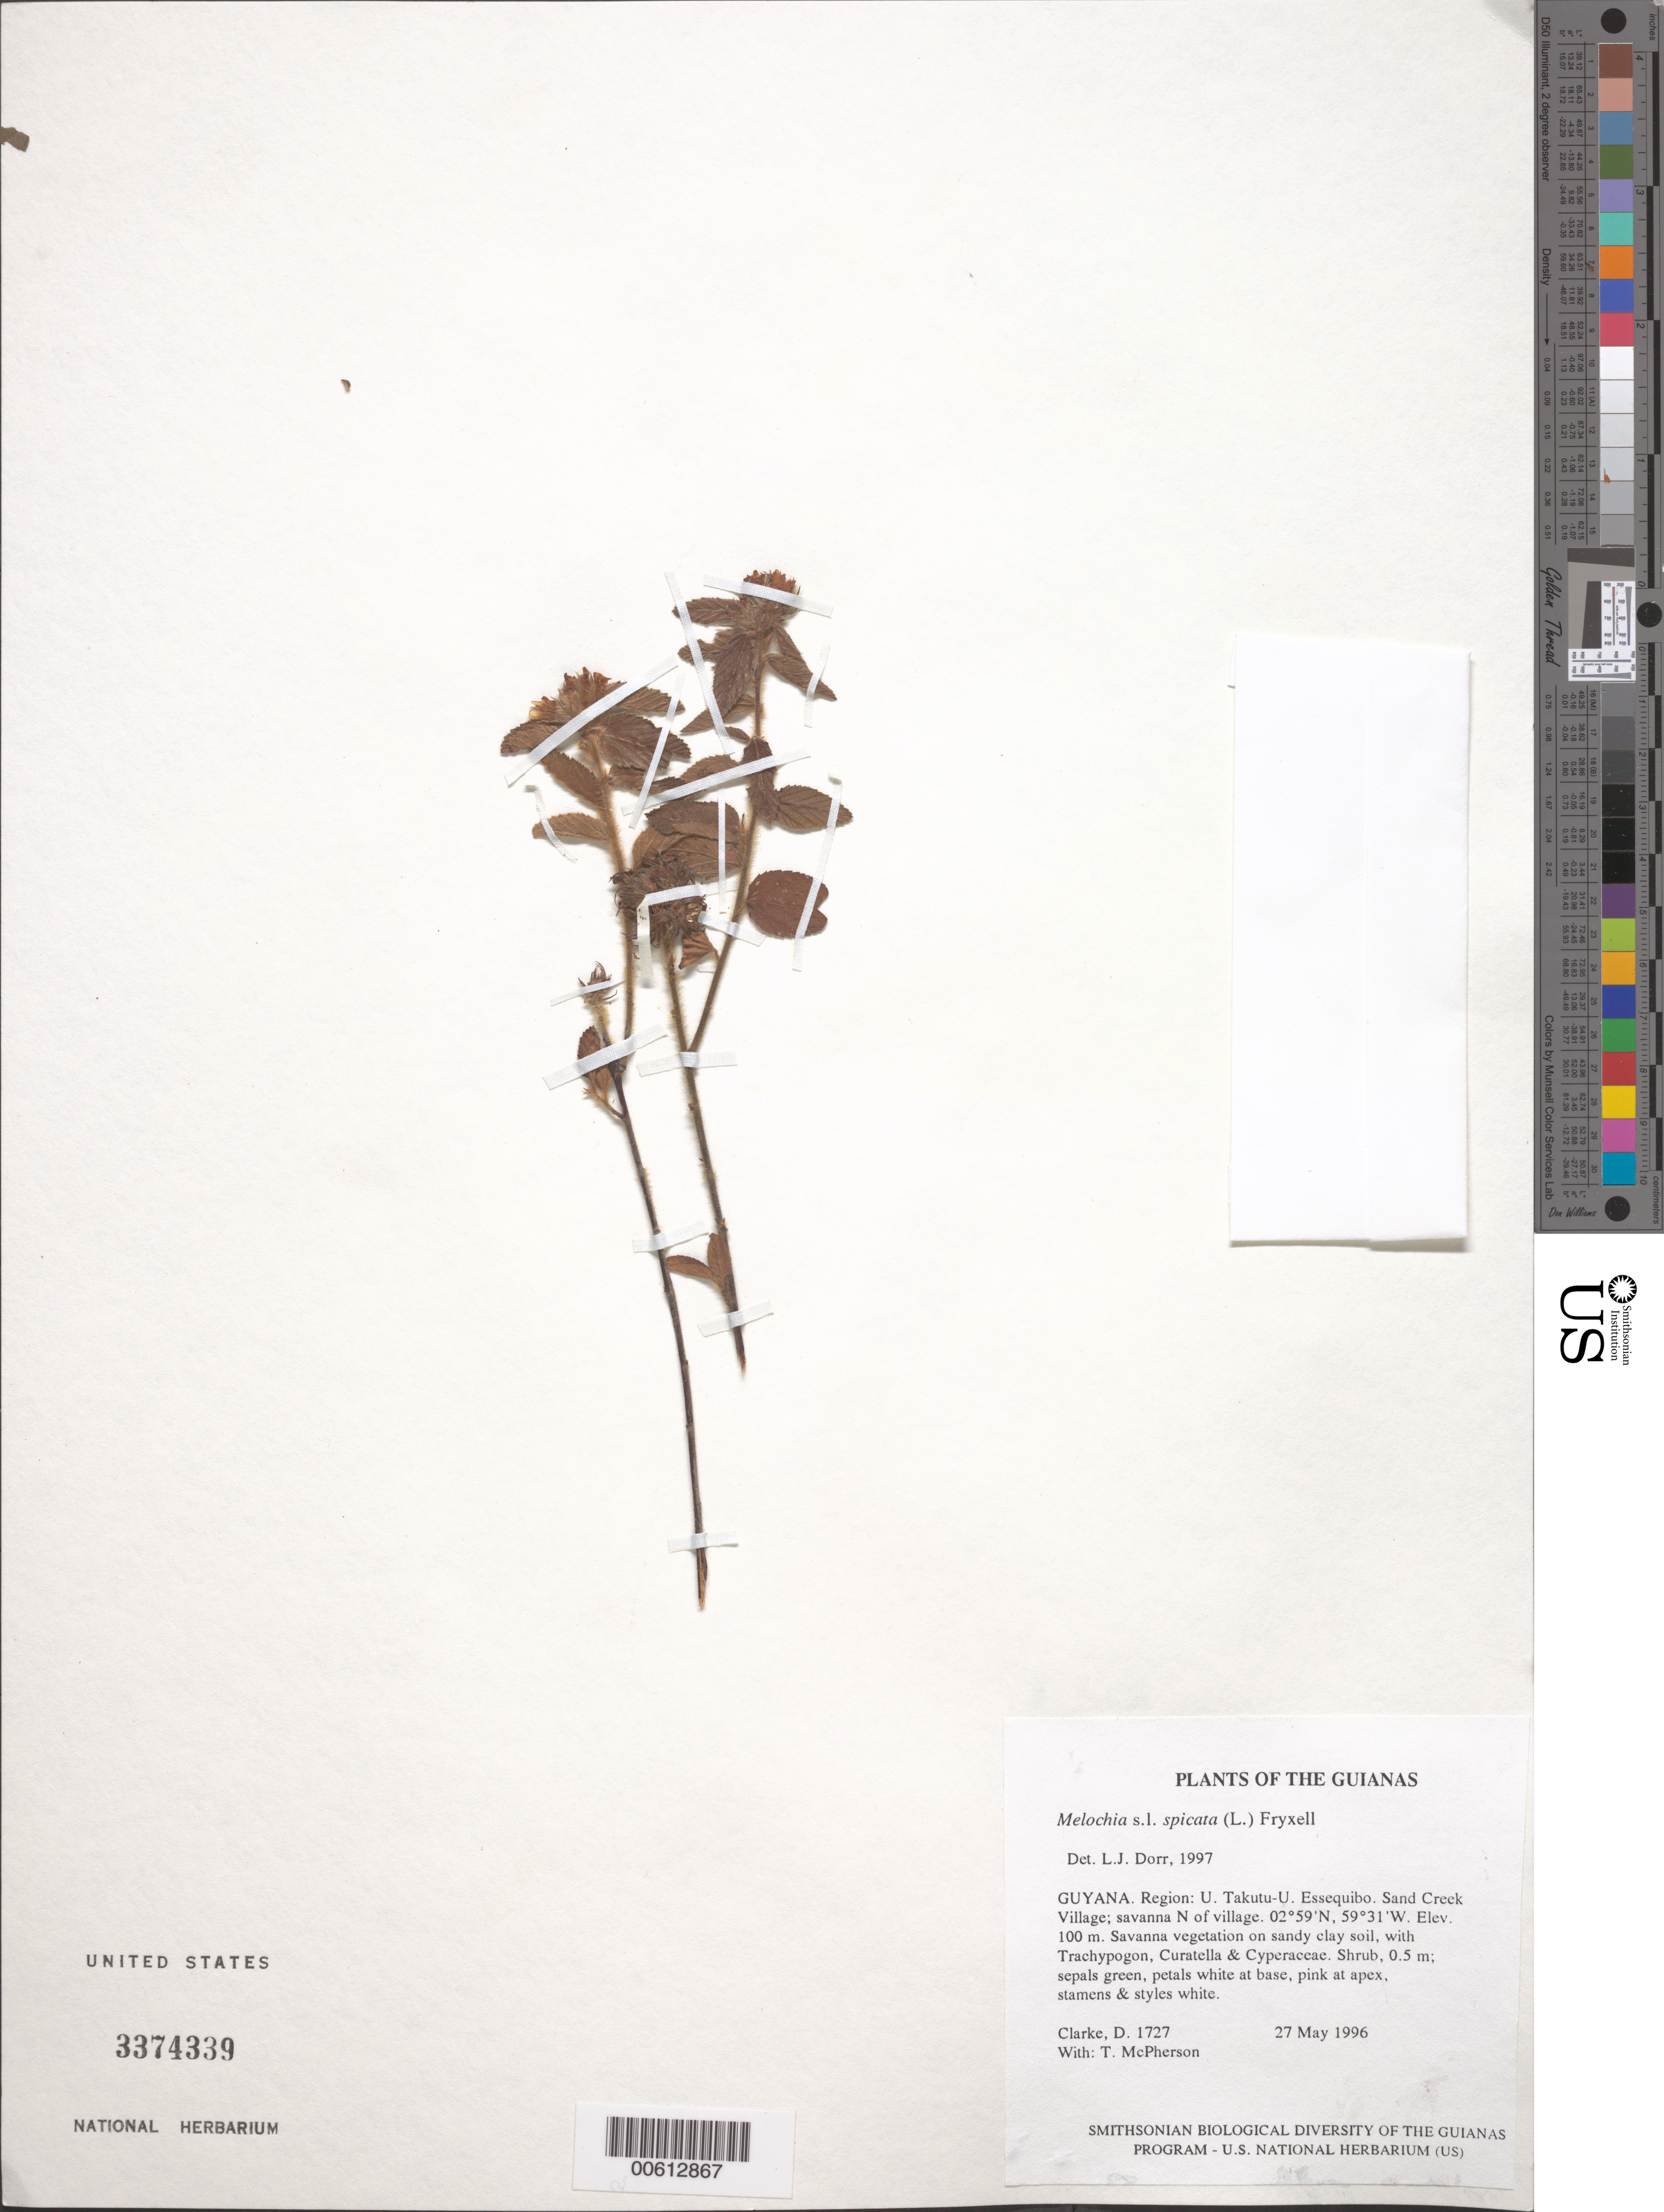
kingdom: Plantae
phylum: Tracheophyta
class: Magnoliopsida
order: Malvales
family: Malvaceae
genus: Melochia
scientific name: Melochia spicata var. spicata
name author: (L.) Fryxell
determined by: Dorr, L. J., (BOT), Smithsonian Institution - National Museum of Natural History (UNITED STATES)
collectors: H. D. Clarke & T. McPherson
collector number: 1727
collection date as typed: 27 May 1996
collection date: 1996-05-27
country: Guyana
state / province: U. Takutu-U. Essequibo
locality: Sand Creek Village; savanna N of village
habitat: Savanna vegetation on sandy clay soil, with Trachypogon, Curatella & Cyperaceae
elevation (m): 100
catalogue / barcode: US 3374339